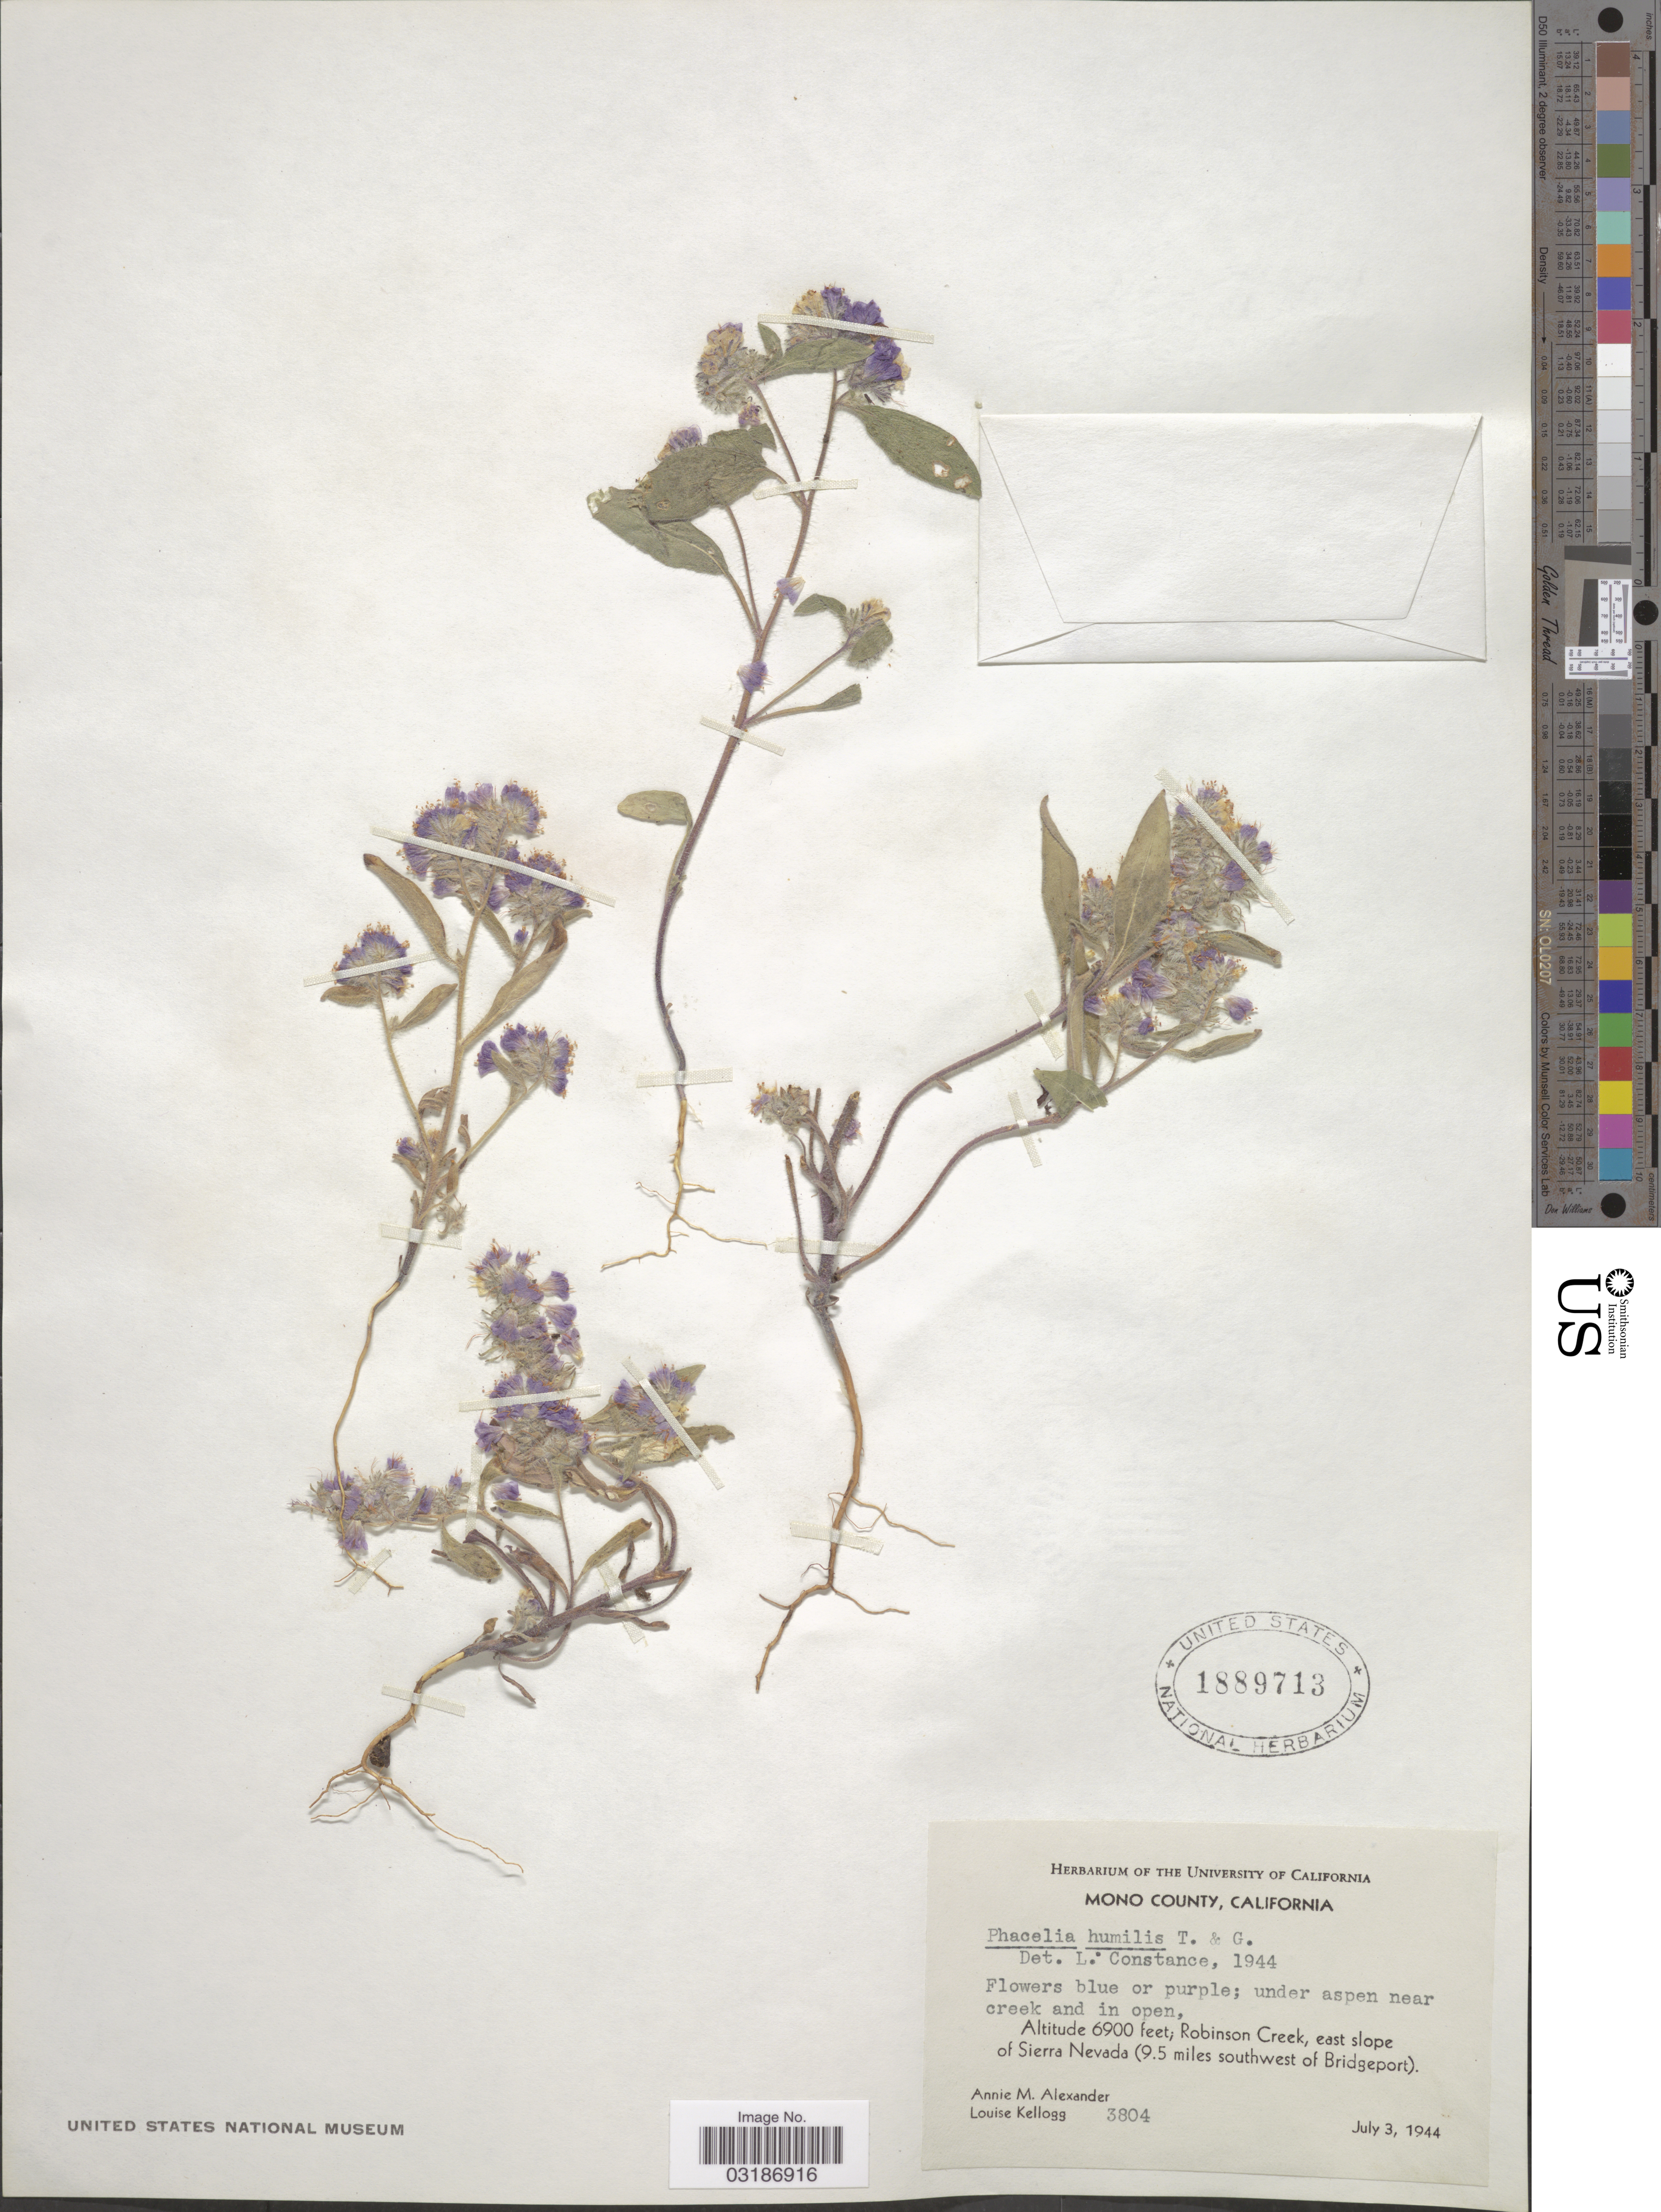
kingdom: Plantae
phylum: Tracheophyta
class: Magnoliopsida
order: Boraginales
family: Hydrophyllaceae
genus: Phacelia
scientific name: Phacelia humilis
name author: Torr. & A. Gray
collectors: A. M. Alexander & L. Kellogg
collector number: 3804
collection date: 1944-07-03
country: United States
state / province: California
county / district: Mono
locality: Mono County. Robinson Creek, east slope of Sierra Nevada (9.5 miles southwest of Bridgeport).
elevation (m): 2103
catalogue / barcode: US 1889713